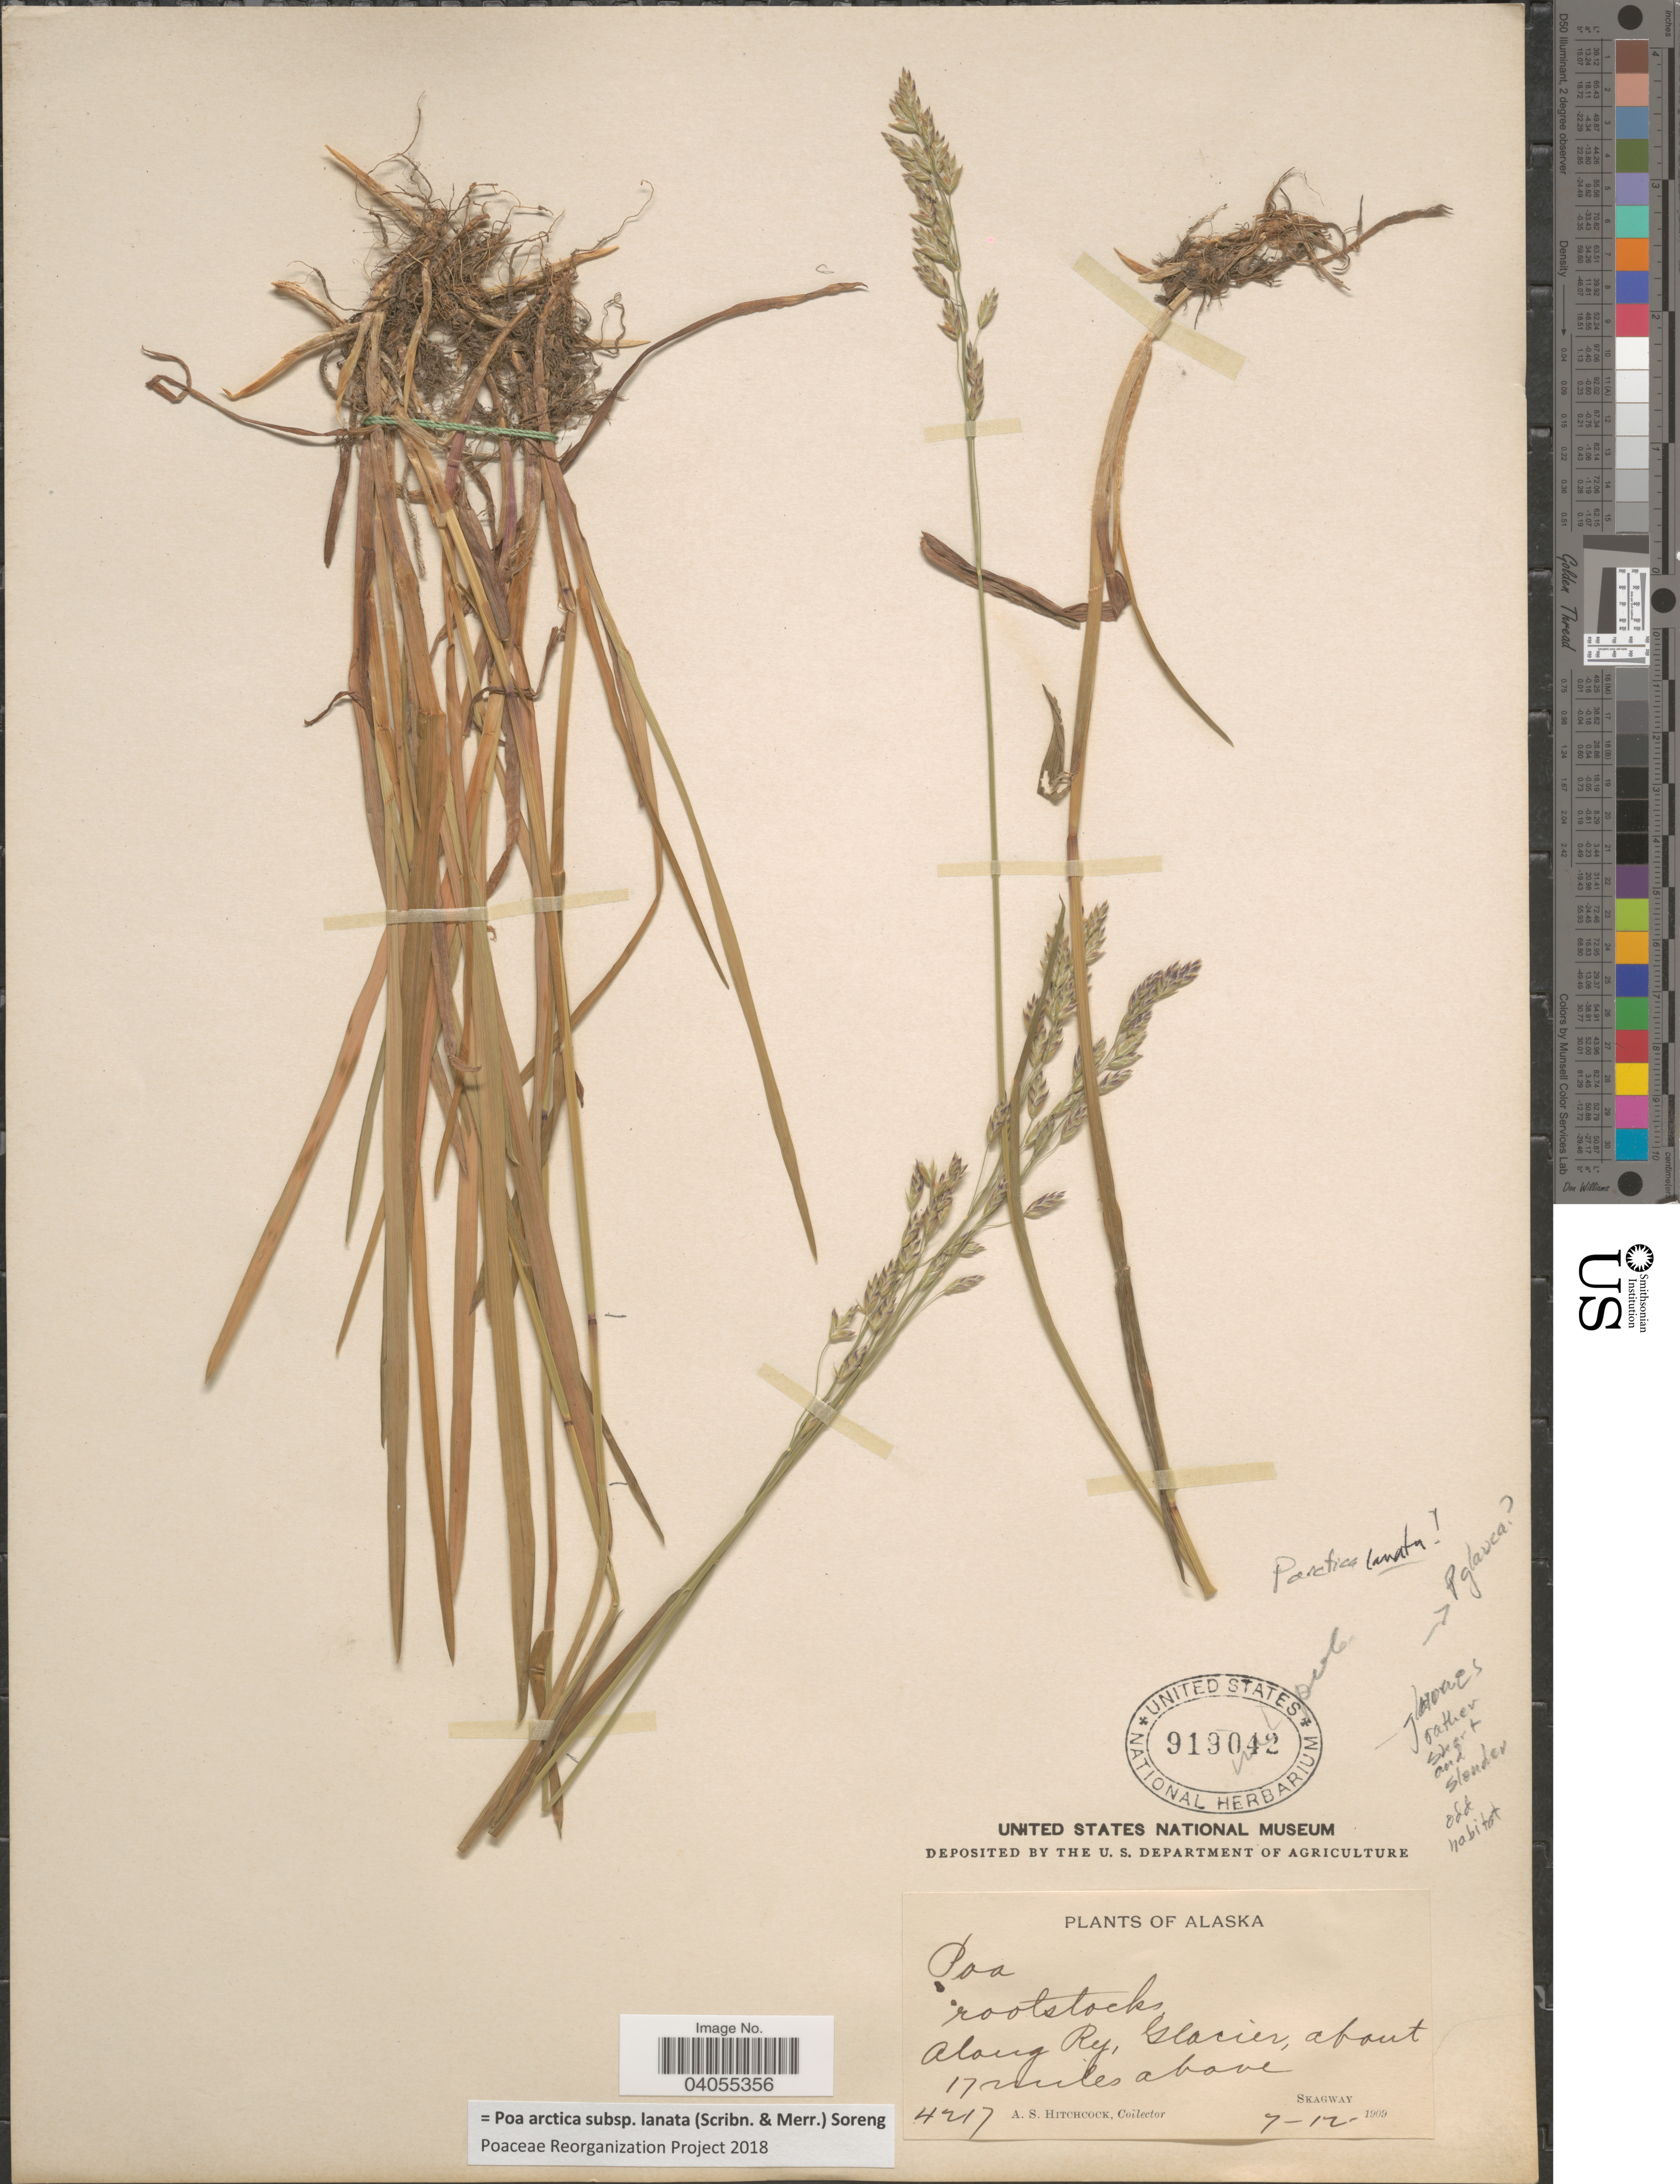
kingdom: Plantae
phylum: Tracheophyta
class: Liliopsida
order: Poales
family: Poaceae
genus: Poa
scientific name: Poa arctica subsp. lanata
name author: (Scribn. & Merr.) Soreng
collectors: A. S. Hitchcock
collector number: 4217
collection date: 1909-07-12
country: United States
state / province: Alaska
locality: Rootstocks. Along Ry, Glacier, about 17 miles above Skagway.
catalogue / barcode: US 919042